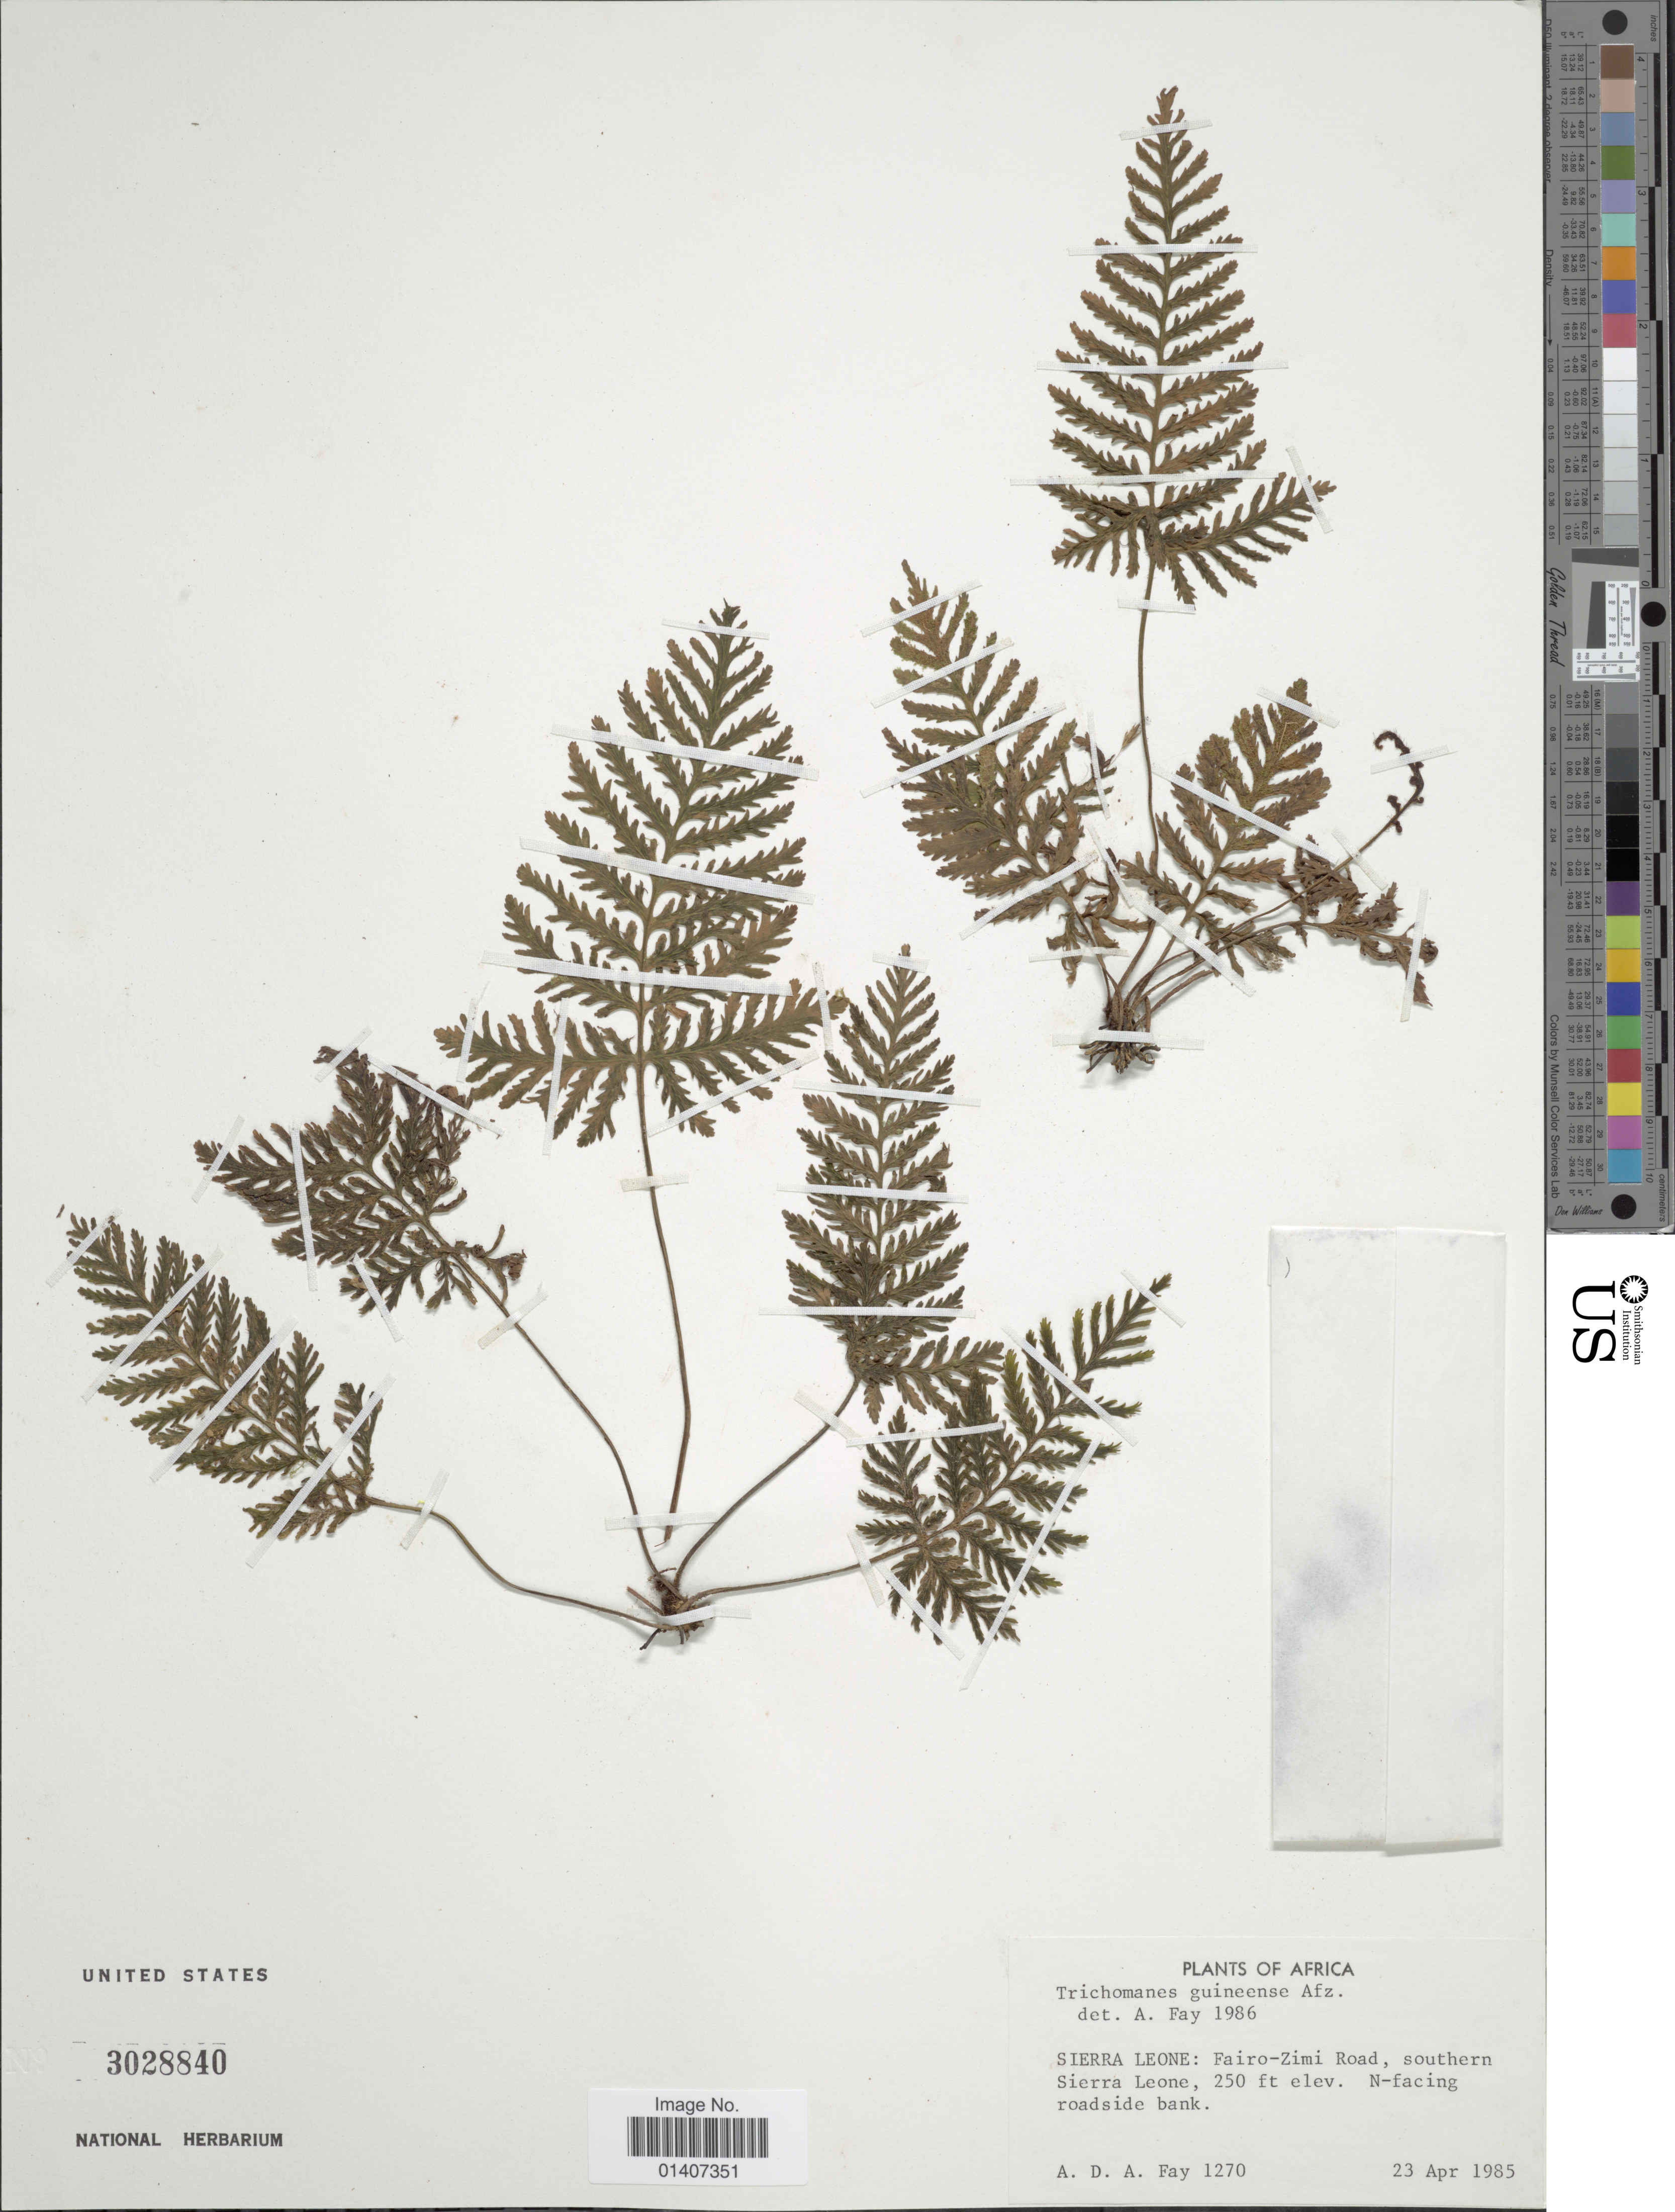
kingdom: Plantae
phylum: Tracheophyta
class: Polypodiopsida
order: Hymenophyllales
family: Hymenophyllaceae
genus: Abrodictyum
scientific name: Abrodictyum guineense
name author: (Afzel. ex Sw.) J.P. Roux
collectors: A. Fay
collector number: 1270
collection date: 1985-04-23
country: Sierra Leone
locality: Sierra Leone: Fairo-Zimi Road, southern Sierra Leone, N.-facing roadside bank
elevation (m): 76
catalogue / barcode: US 3028840